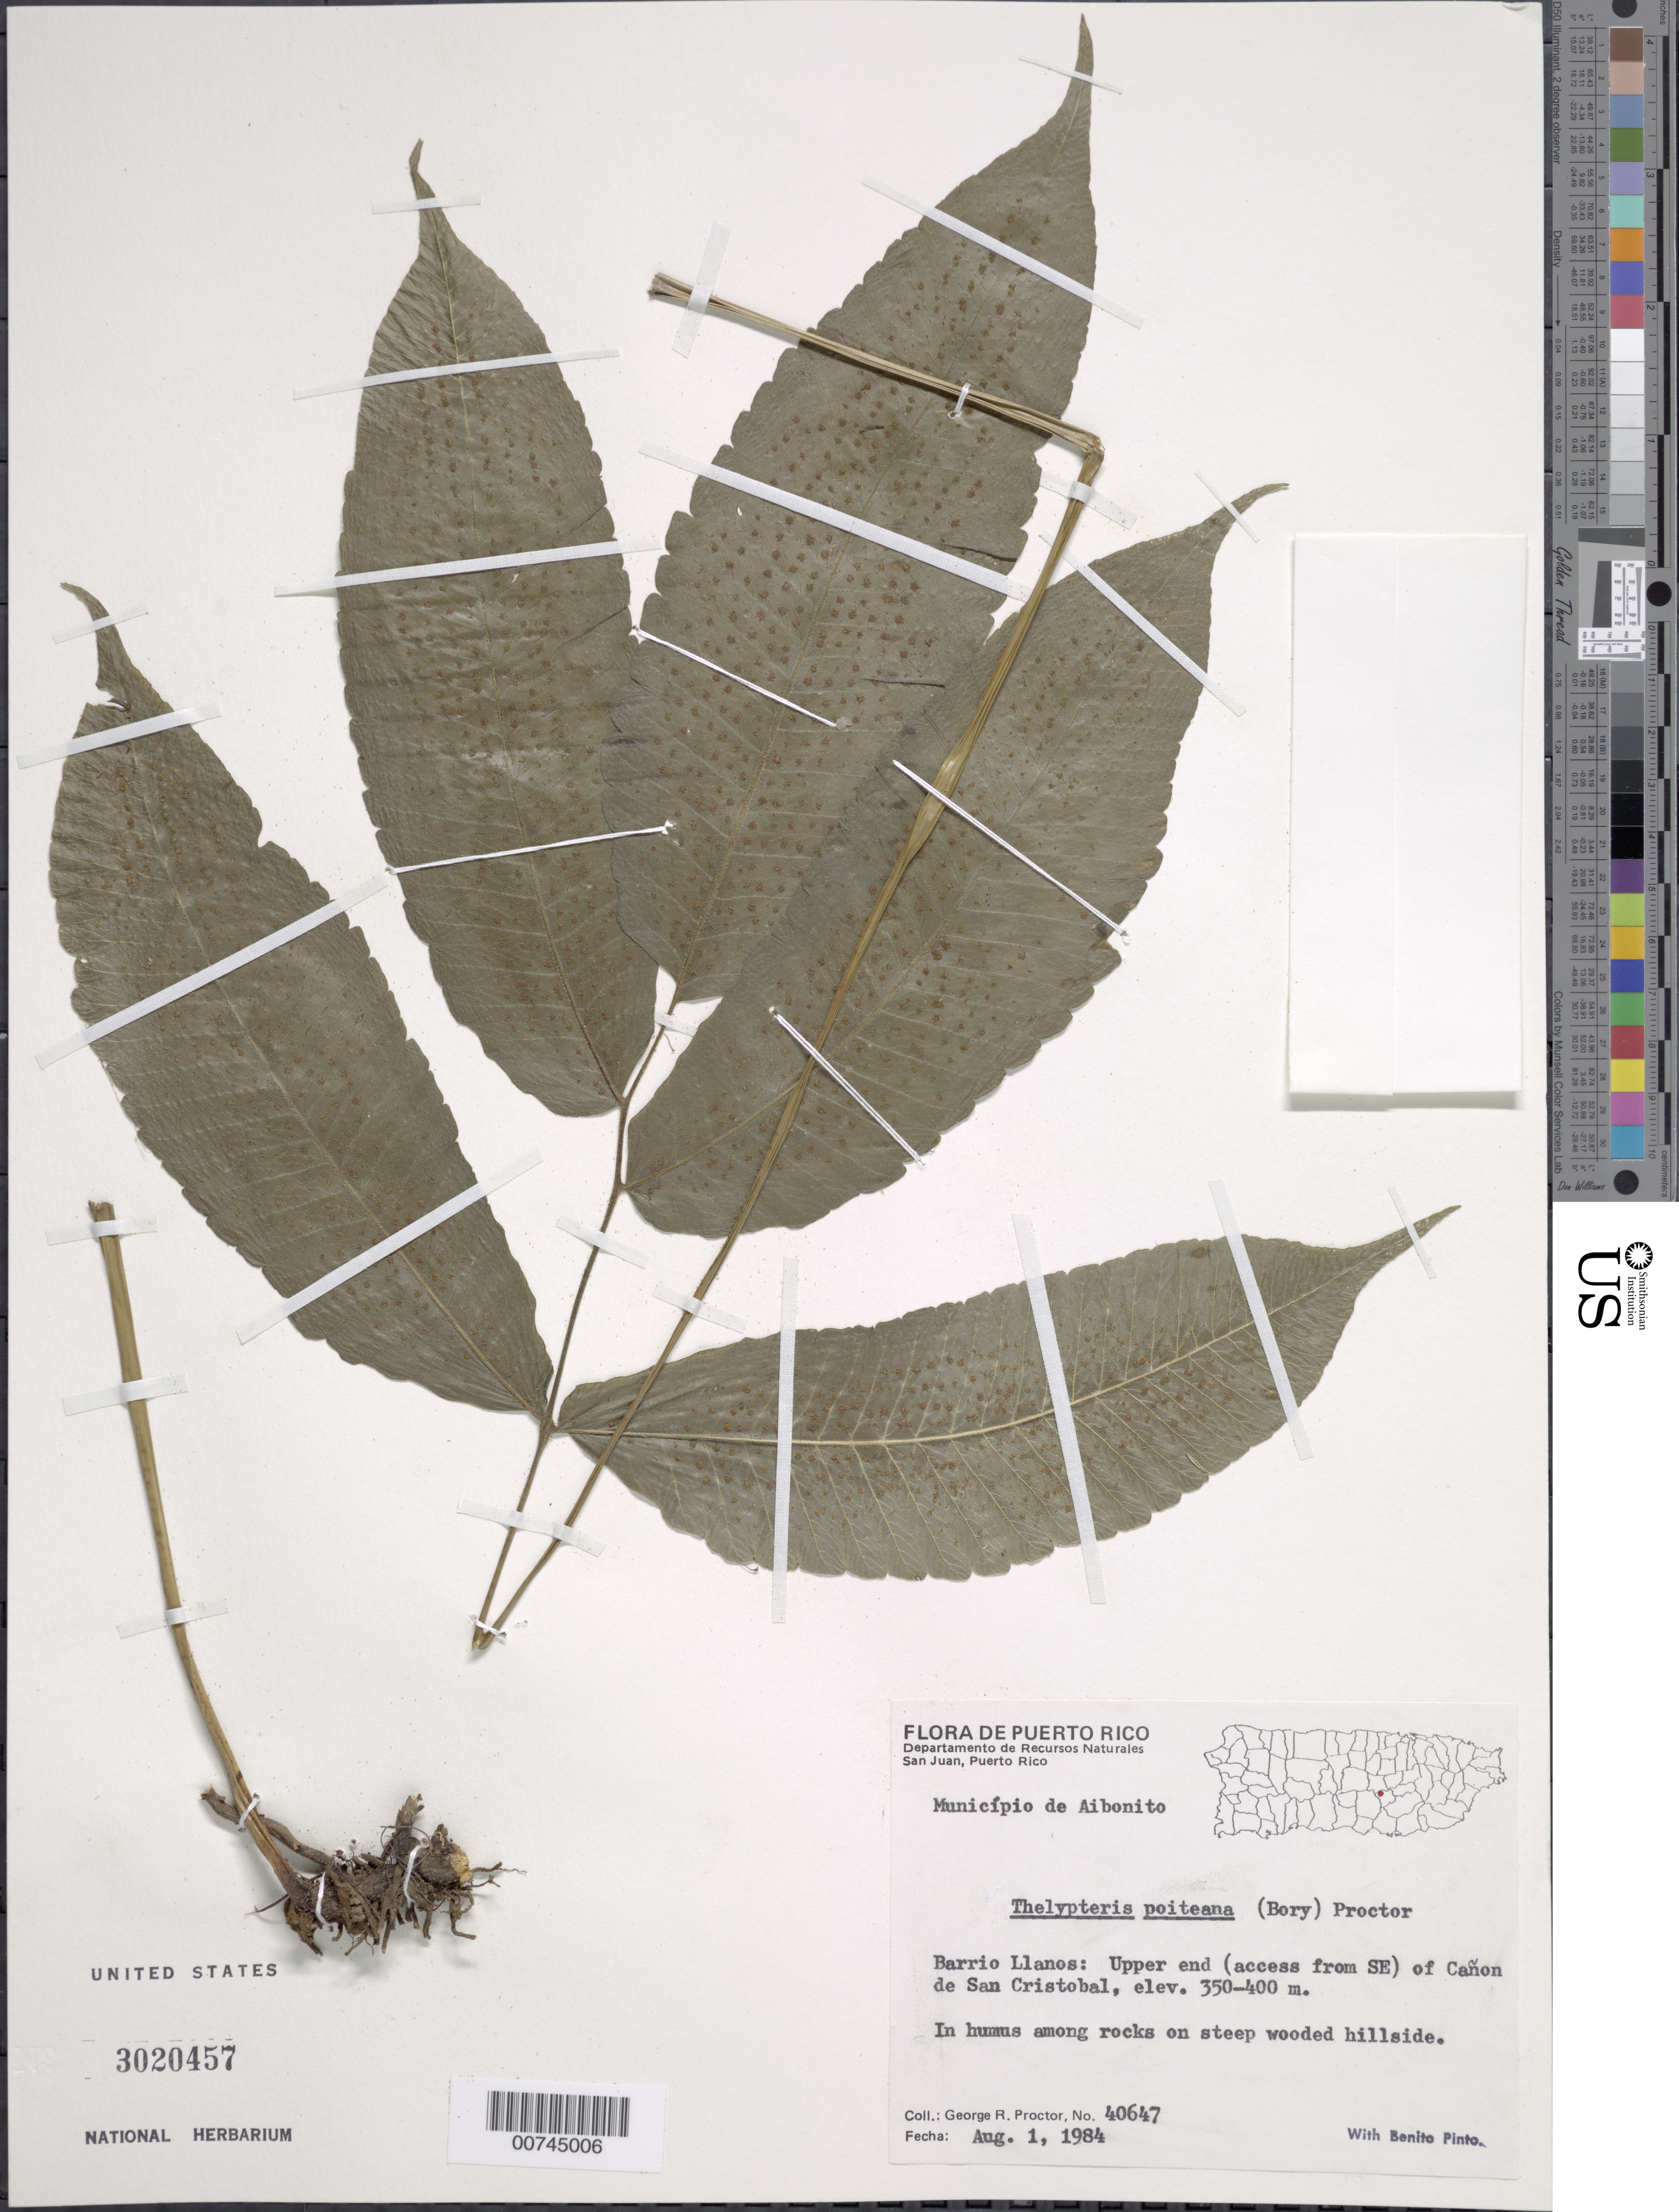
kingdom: Plantae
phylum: Tracheophyta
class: Polypodiopsida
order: Polypodiales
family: Thelypteridaceae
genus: Goniopteris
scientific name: Goniopteris poiteana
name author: (Bory) Ching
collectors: G. R. Proctor & B. Pinto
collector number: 40647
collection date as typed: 01 Aug 1984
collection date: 1984-08-01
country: Puerto Rico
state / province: Abonito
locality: Barrio Llanos: upper end (access from SE) of Cañon de San Cristobal. Municipio de Aibonito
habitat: In humus among rocks on steep wooded hillside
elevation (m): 350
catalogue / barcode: US 3020457